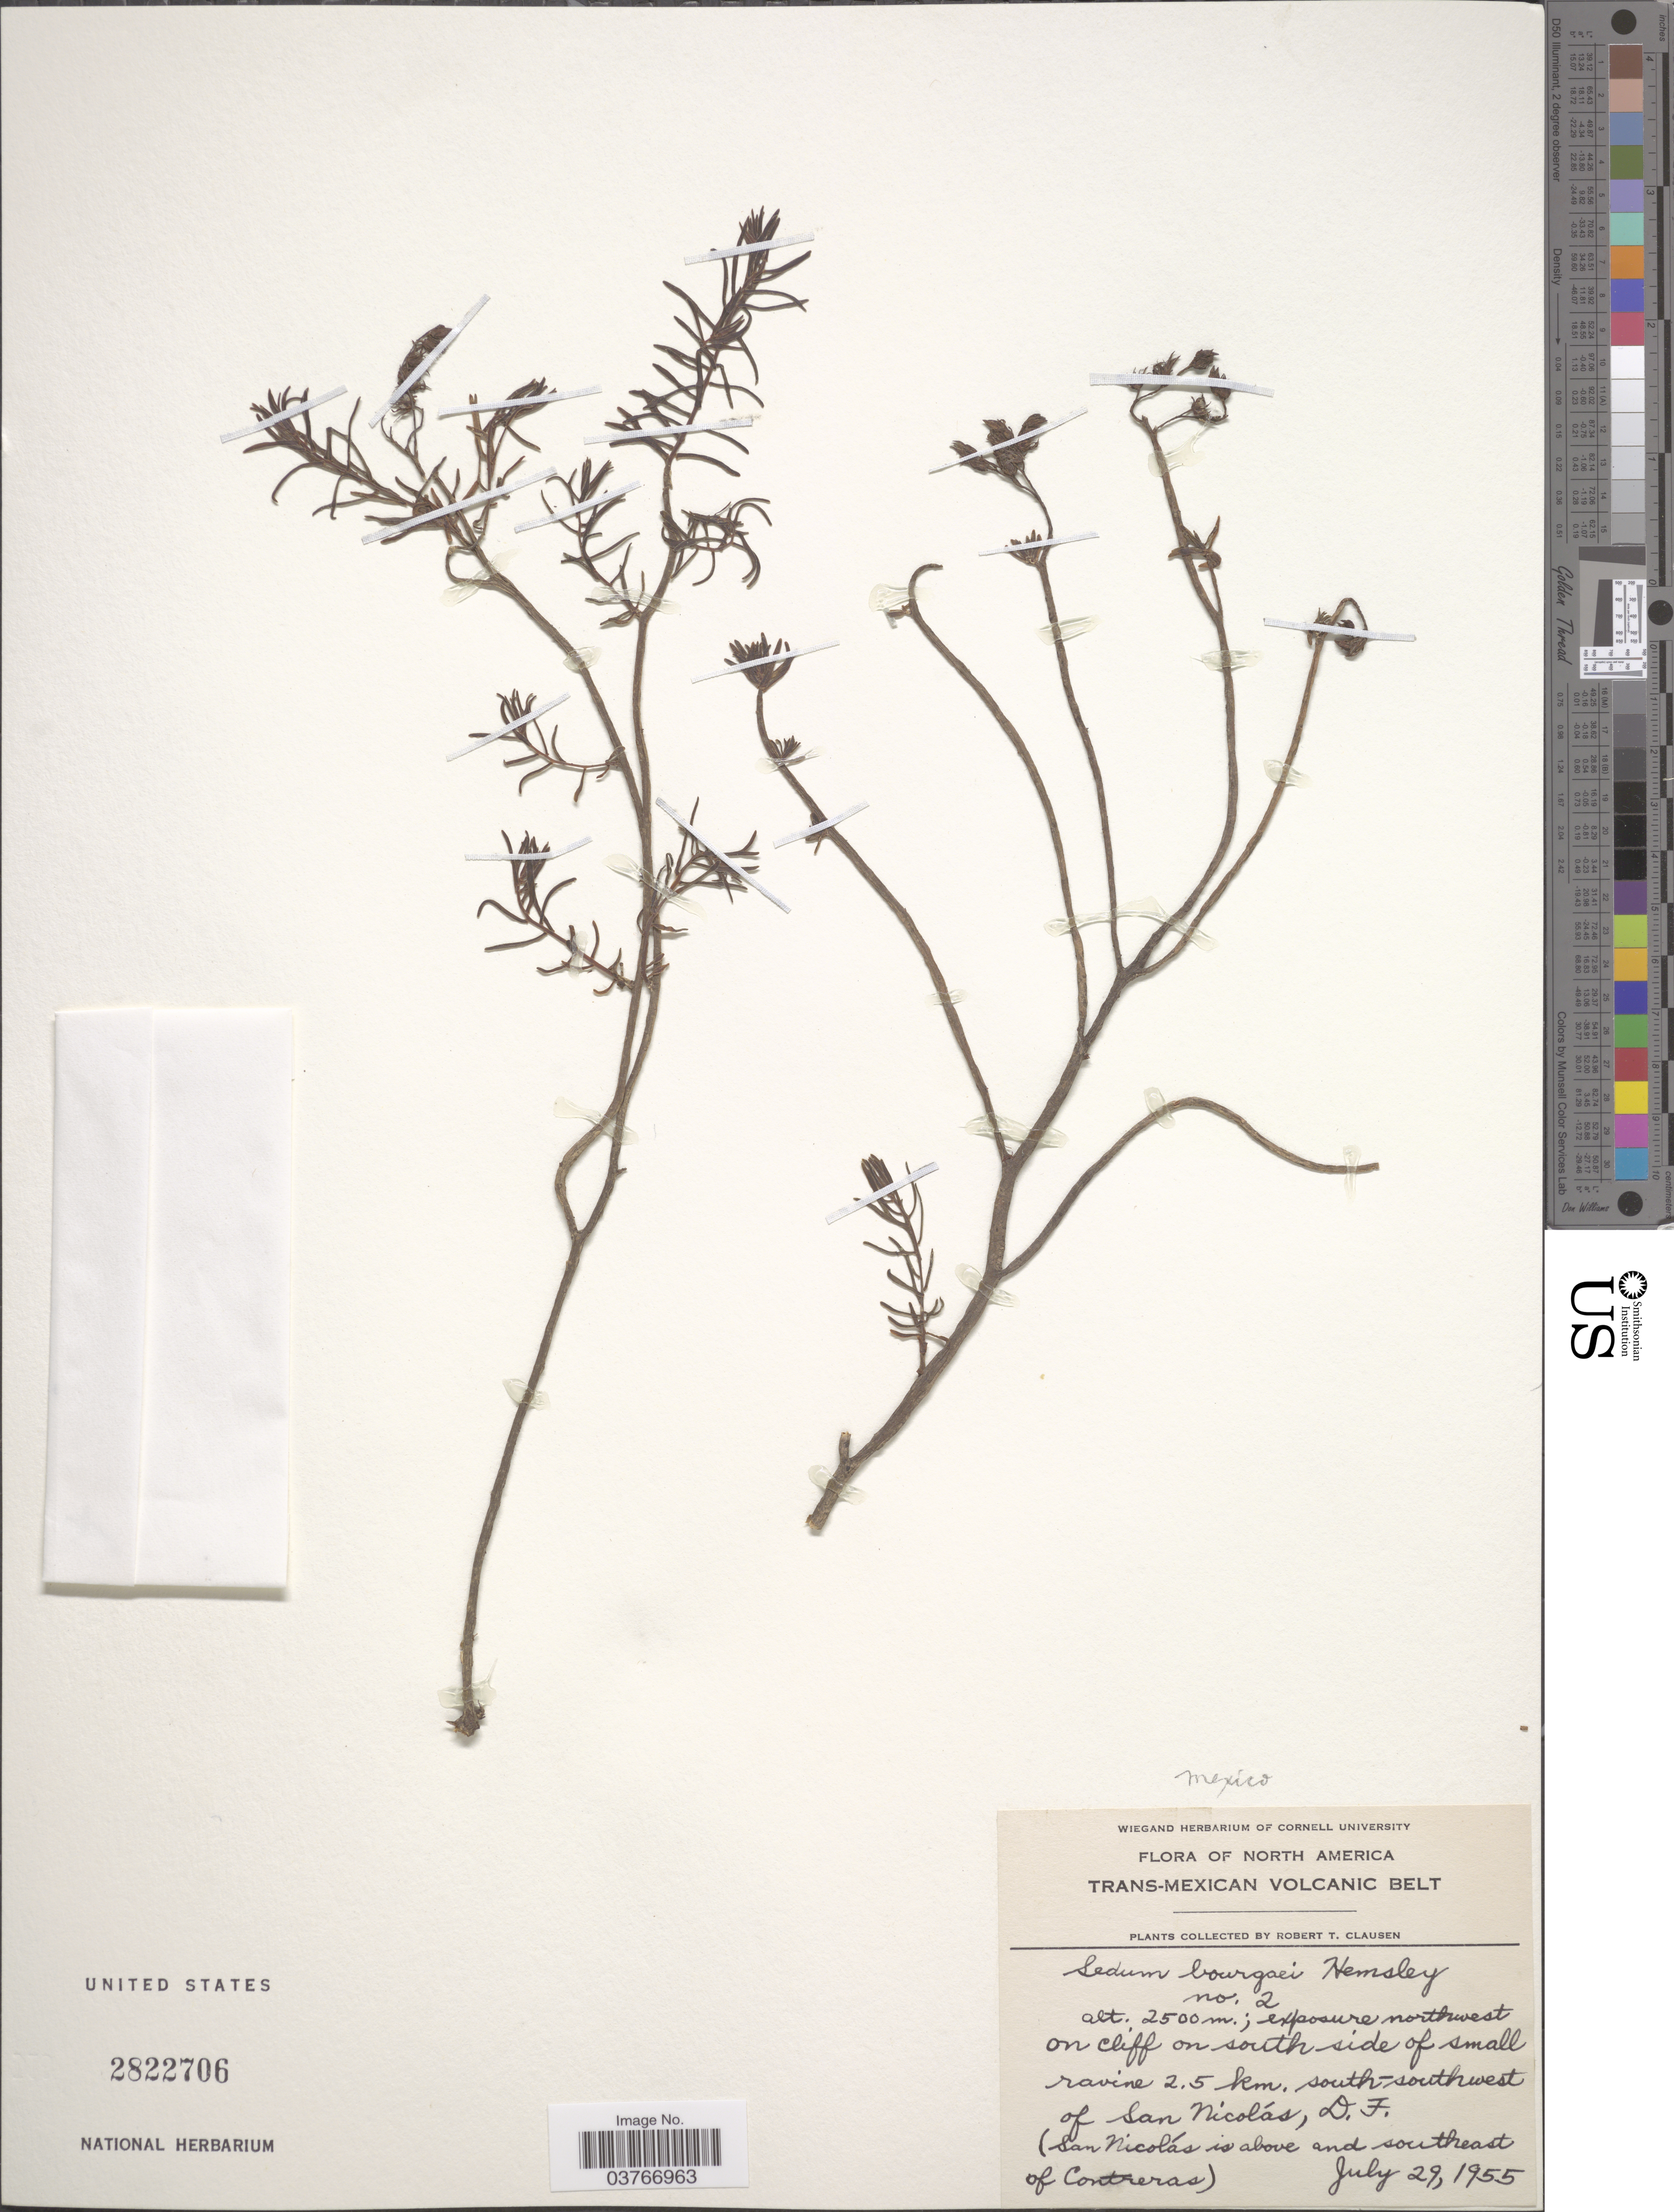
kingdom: Plantae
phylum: Tracheophyta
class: Magnoliopsida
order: Saxifragales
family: Crassulaceae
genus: Sedum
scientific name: Sedum bourgaei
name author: Hemsl.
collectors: R. T. Clausen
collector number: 2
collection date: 1955-07-29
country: Mexico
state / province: Distrito Federal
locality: Trans-Mexican Volcanic Belt. Northwest on cliff on south side of small ravine 2.5 km, south-southwest of San Nicolás. (San Nicolás is above and southeast of Contreras)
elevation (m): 2500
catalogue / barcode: US 2822706